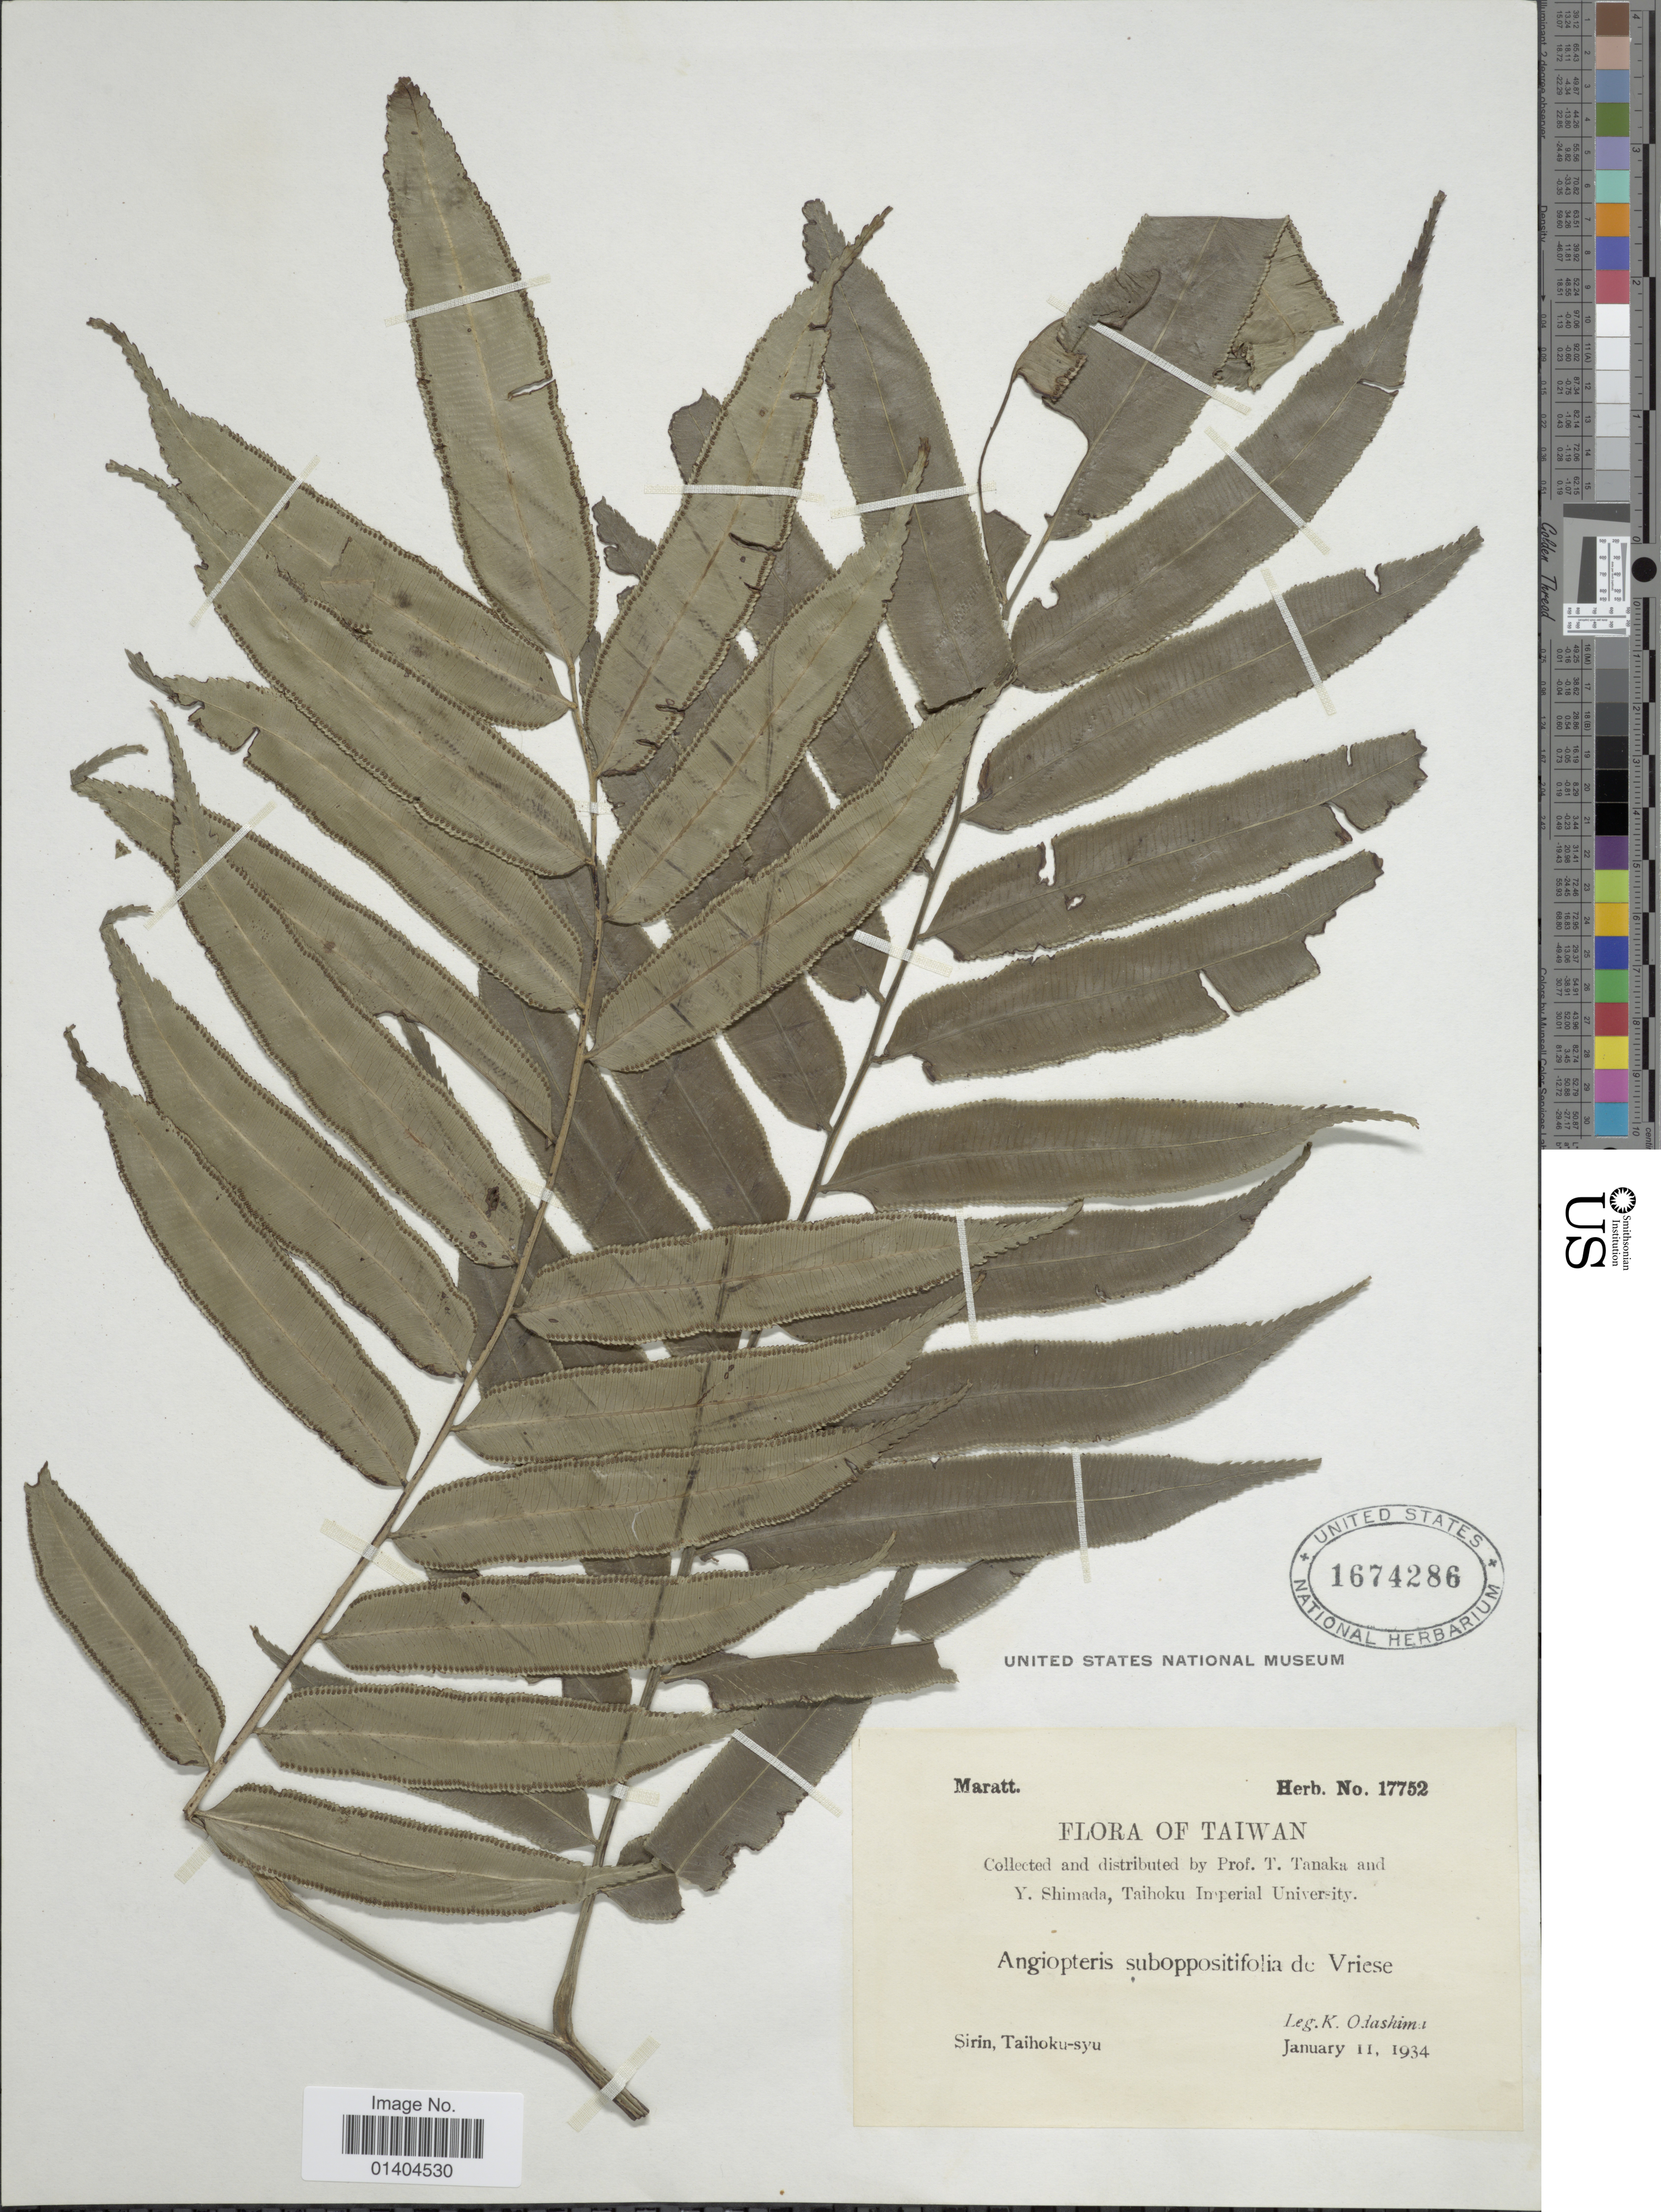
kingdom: Plantae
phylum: Tracheophyta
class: Polypodiopsida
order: Marattiales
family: Marattiaceae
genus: Angiopteris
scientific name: Angiopteris suboppositifolia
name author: de Vriese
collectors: K. Odashima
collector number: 17752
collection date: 1934-01-11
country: Taiwan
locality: Sirin, Taihoku-syu.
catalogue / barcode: US 1674286